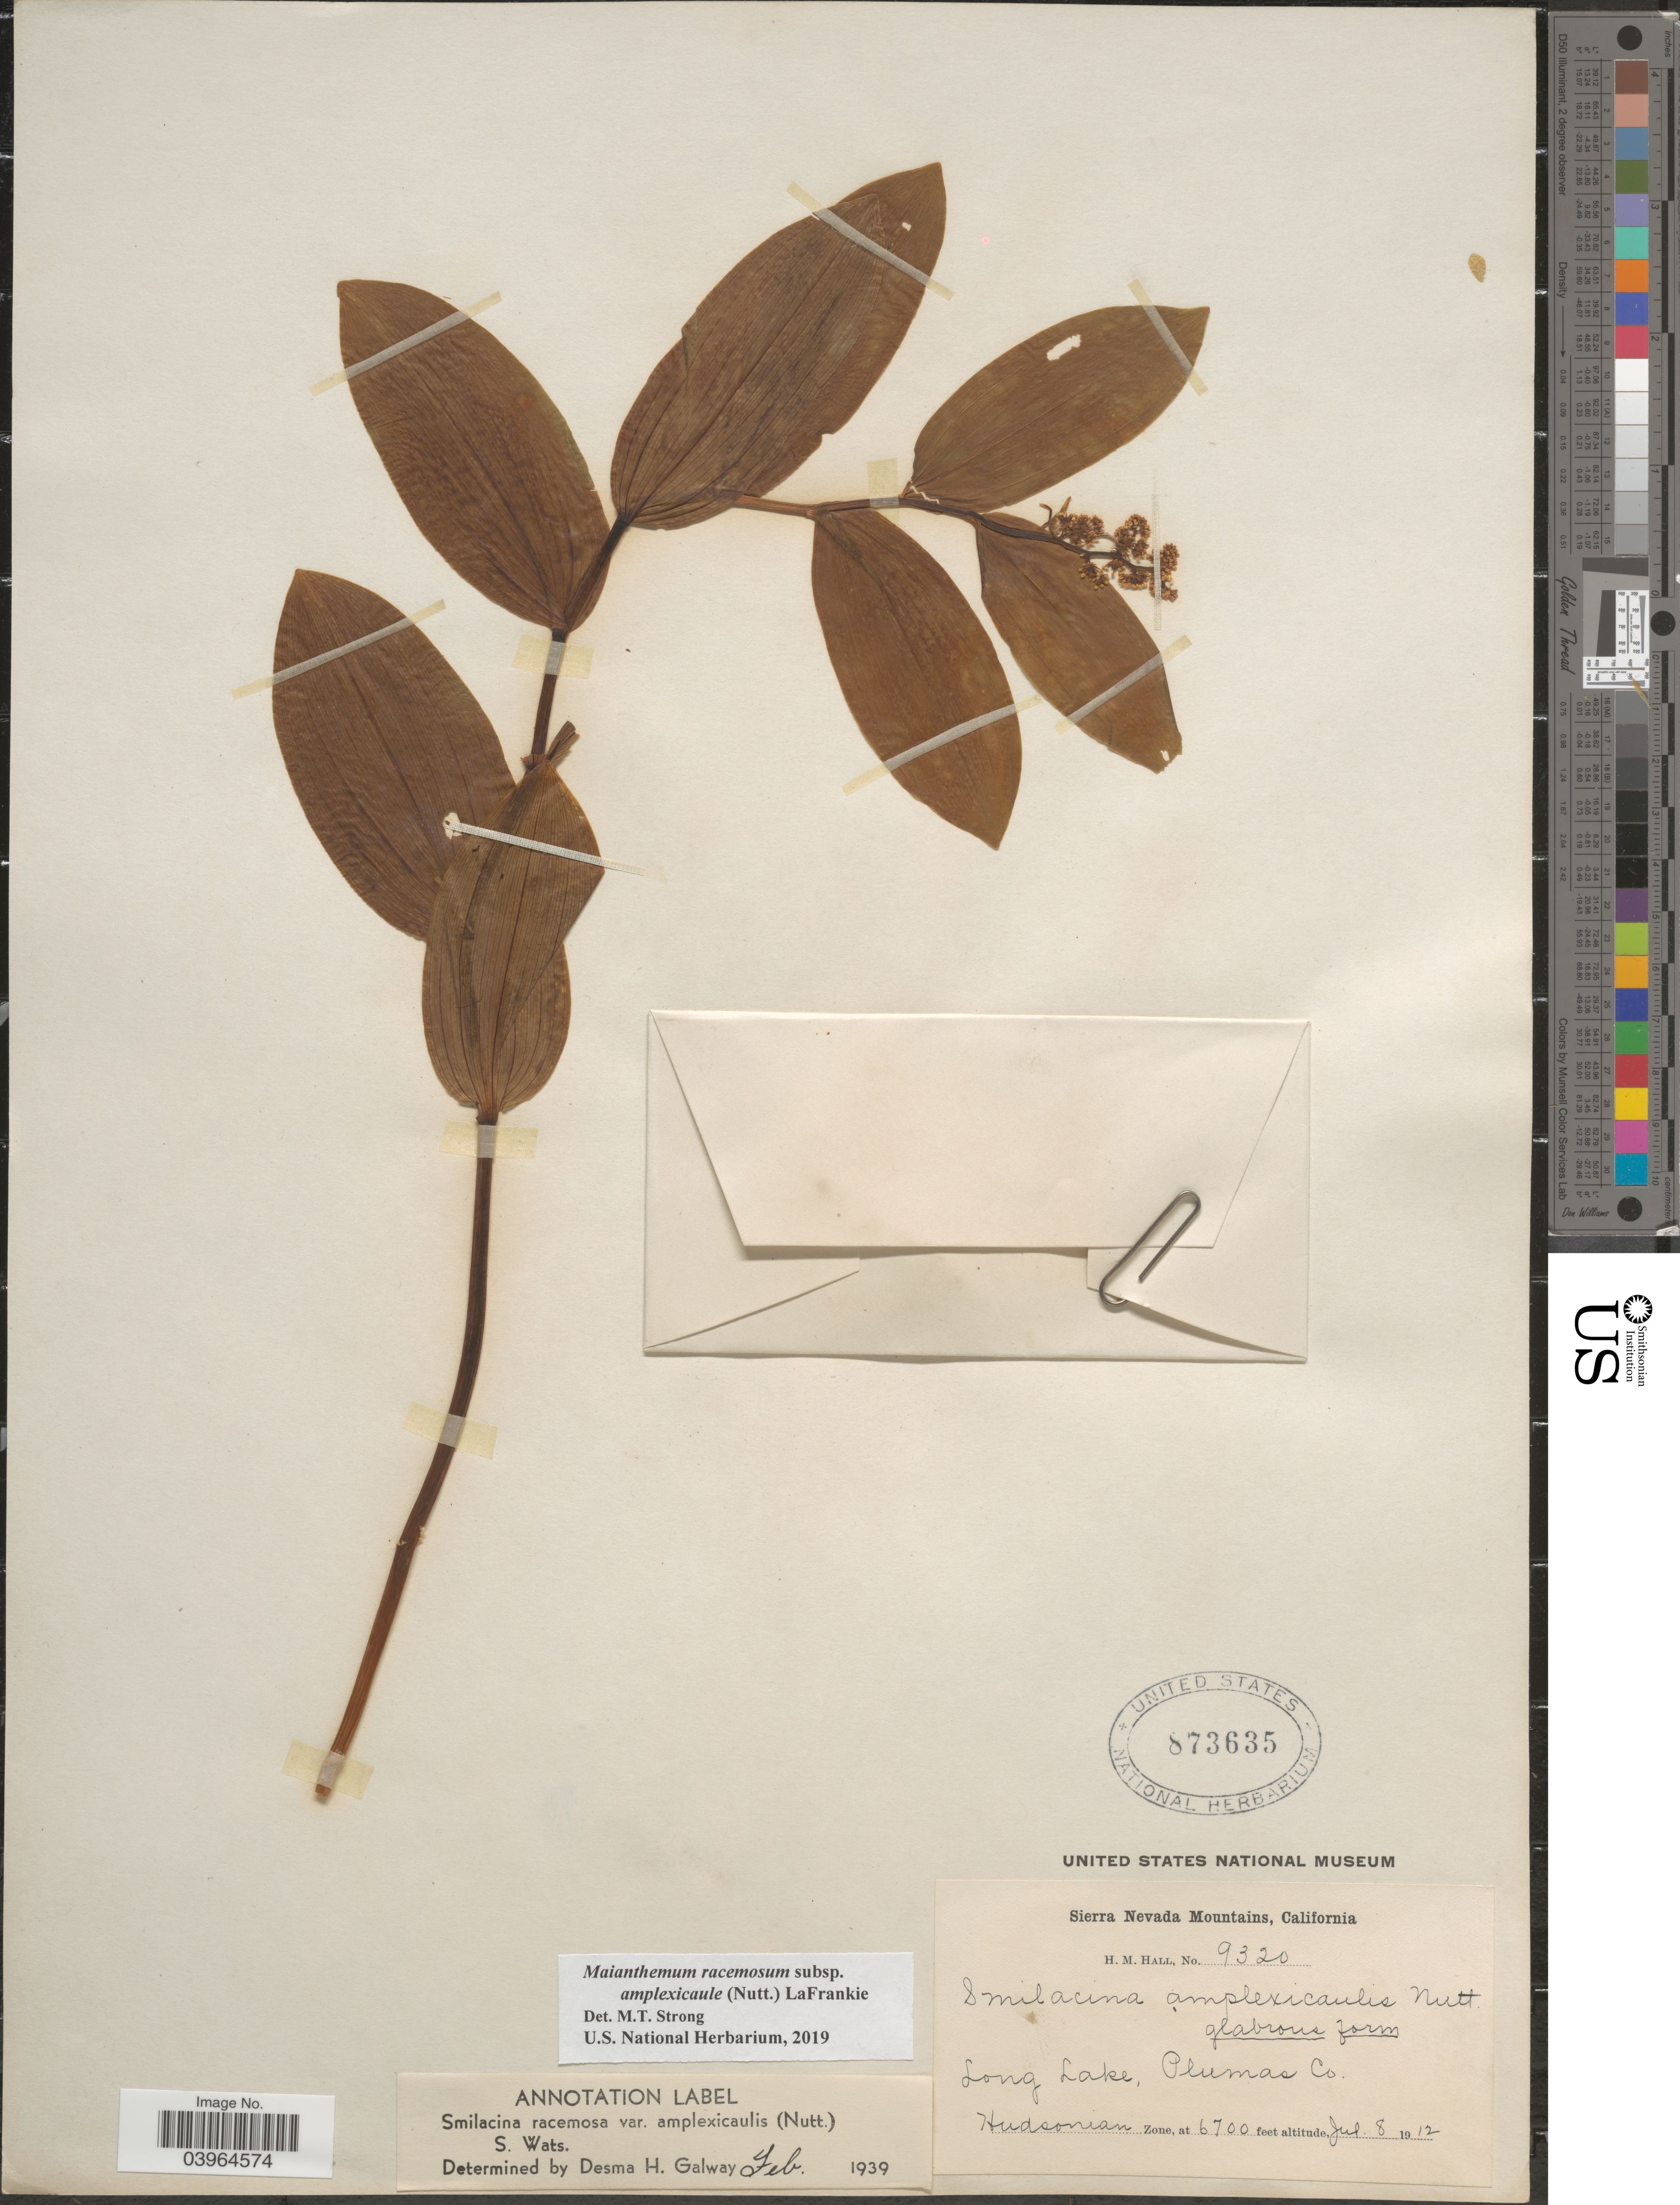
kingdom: Plantae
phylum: Tracheophyta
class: Liliopsida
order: Asparagales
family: Asparagaceae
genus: Maianthemum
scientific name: Maianthemum racemosum subsp. amplexicaule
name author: (Nutt.) LaFrankie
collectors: H. M. Hall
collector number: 9320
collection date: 1912-07-08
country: United States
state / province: California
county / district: Plumas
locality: Sierra Nevada Mountains. Long Lake, Plumas Co. Hudsonian Zone.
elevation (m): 2042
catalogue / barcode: US 873635